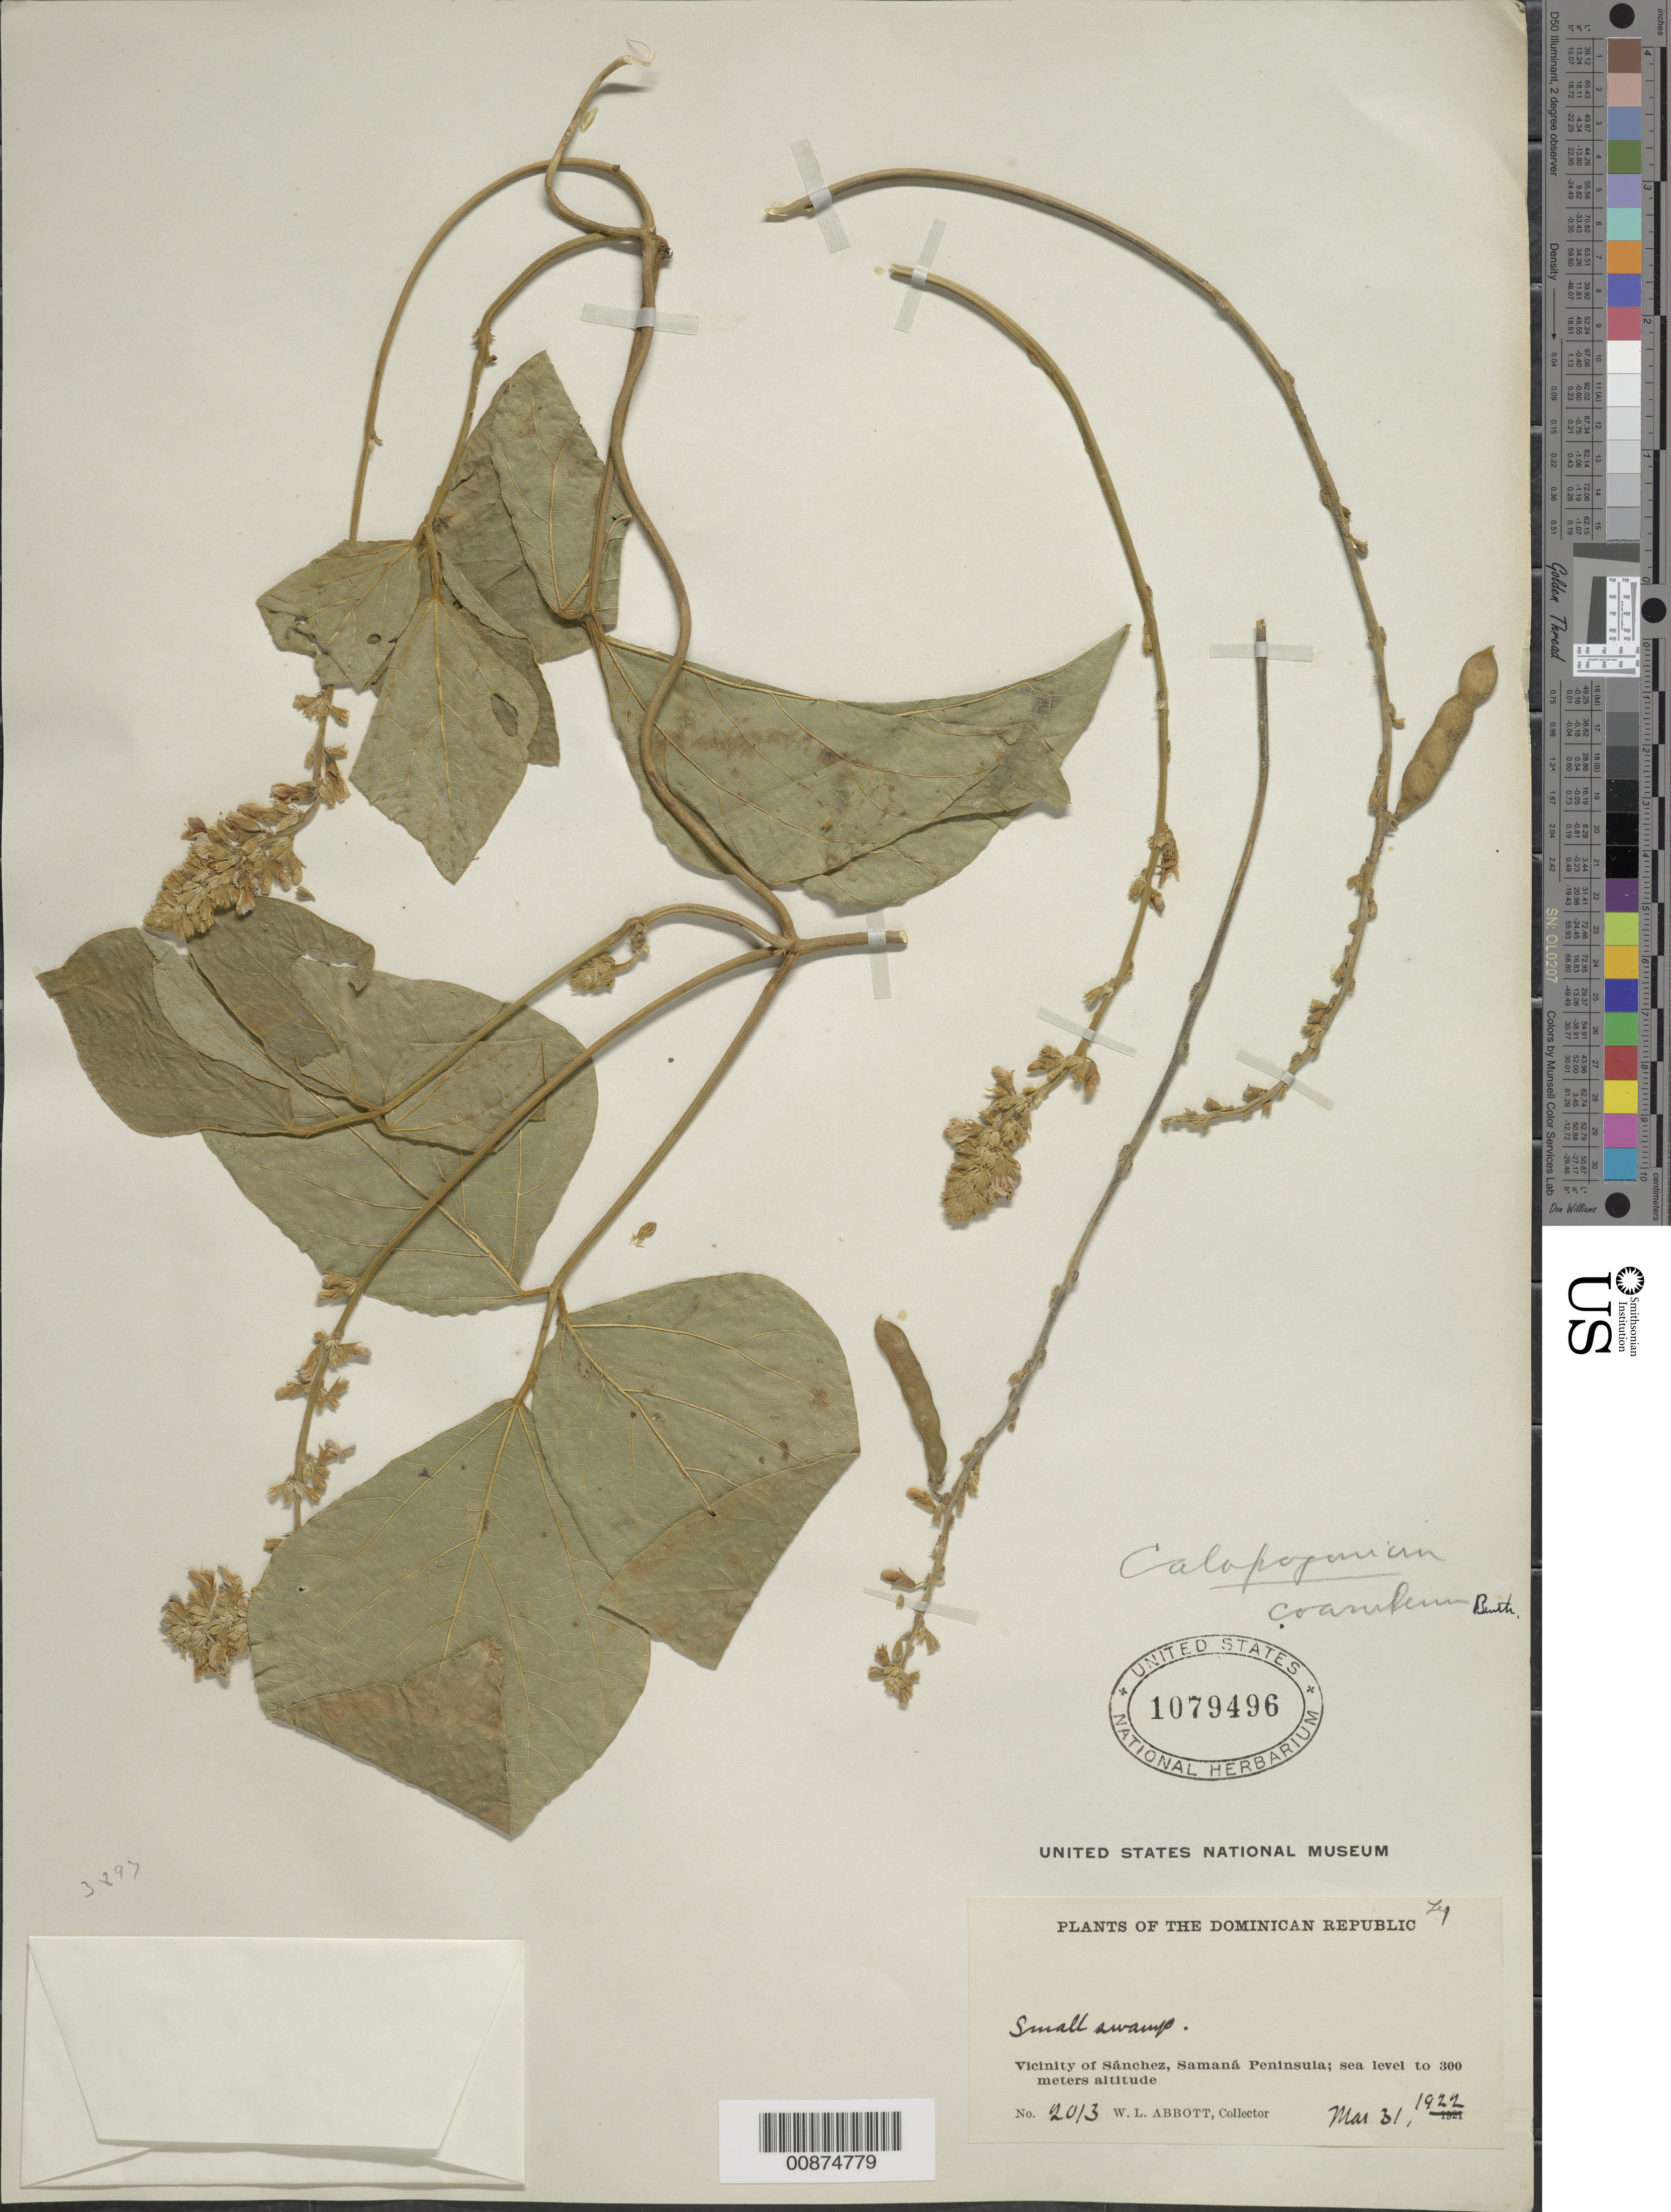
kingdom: Plantae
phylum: Tracheophyta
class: Magnoliopsida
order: Fabales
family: Fabaceae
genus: Calopogonium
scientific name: Calopogonium caeruleum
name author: (Benth.) C. Wright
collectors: W. L. Abbott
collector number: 2013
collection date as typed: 31 Mar 1922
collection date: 1922-03-31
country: Dominican Republic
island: Hispaniola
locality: Vicinity of Sánchez, Samaná Peninsula.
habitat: Small swamp.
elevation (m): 0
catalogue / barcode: US 1079496